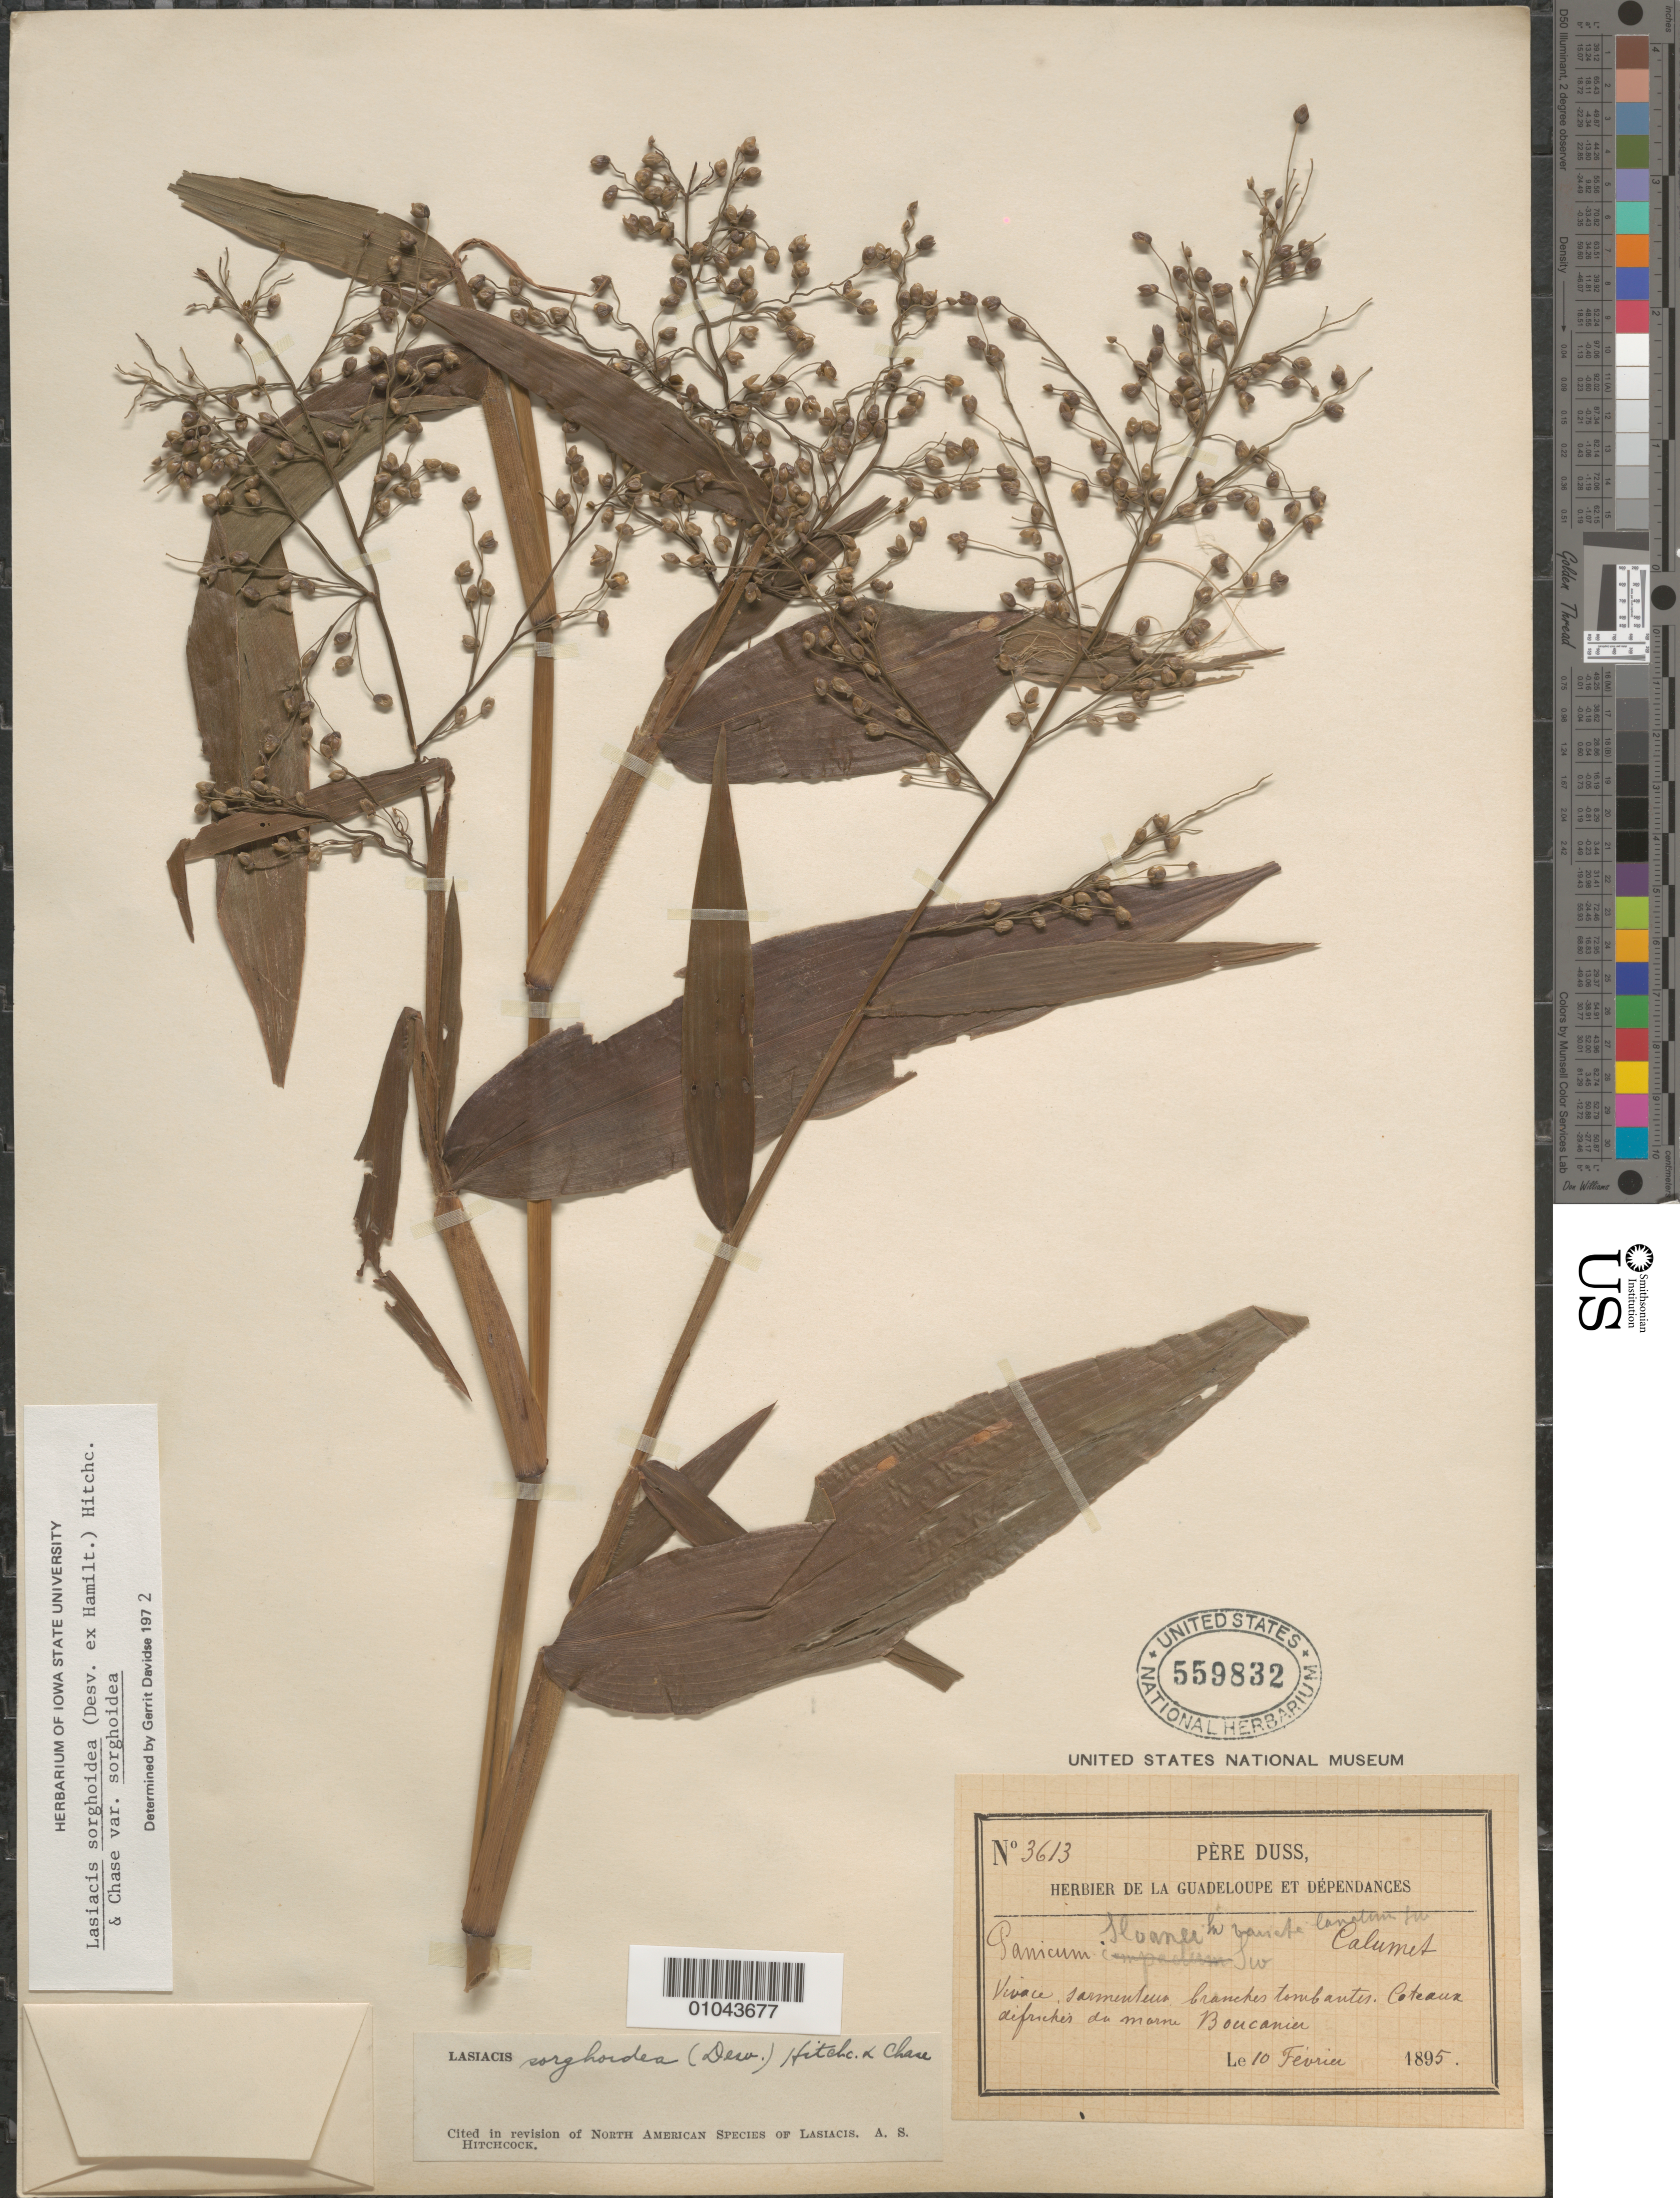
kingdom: Plantae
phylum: Tracheophyta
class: Liliopsida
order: Poales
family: Poaceae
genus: Lasiacis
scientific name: Lasiacis sorghoidea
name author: (Desv. ex Ham.) Hitchc. & Chase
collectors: Père Duss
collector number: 3613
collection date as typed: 10 Feb 1895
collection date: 1895-02-10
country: Guadeloupe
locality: Coteana aifrickes de morne Boucanier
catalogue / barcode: US 559832